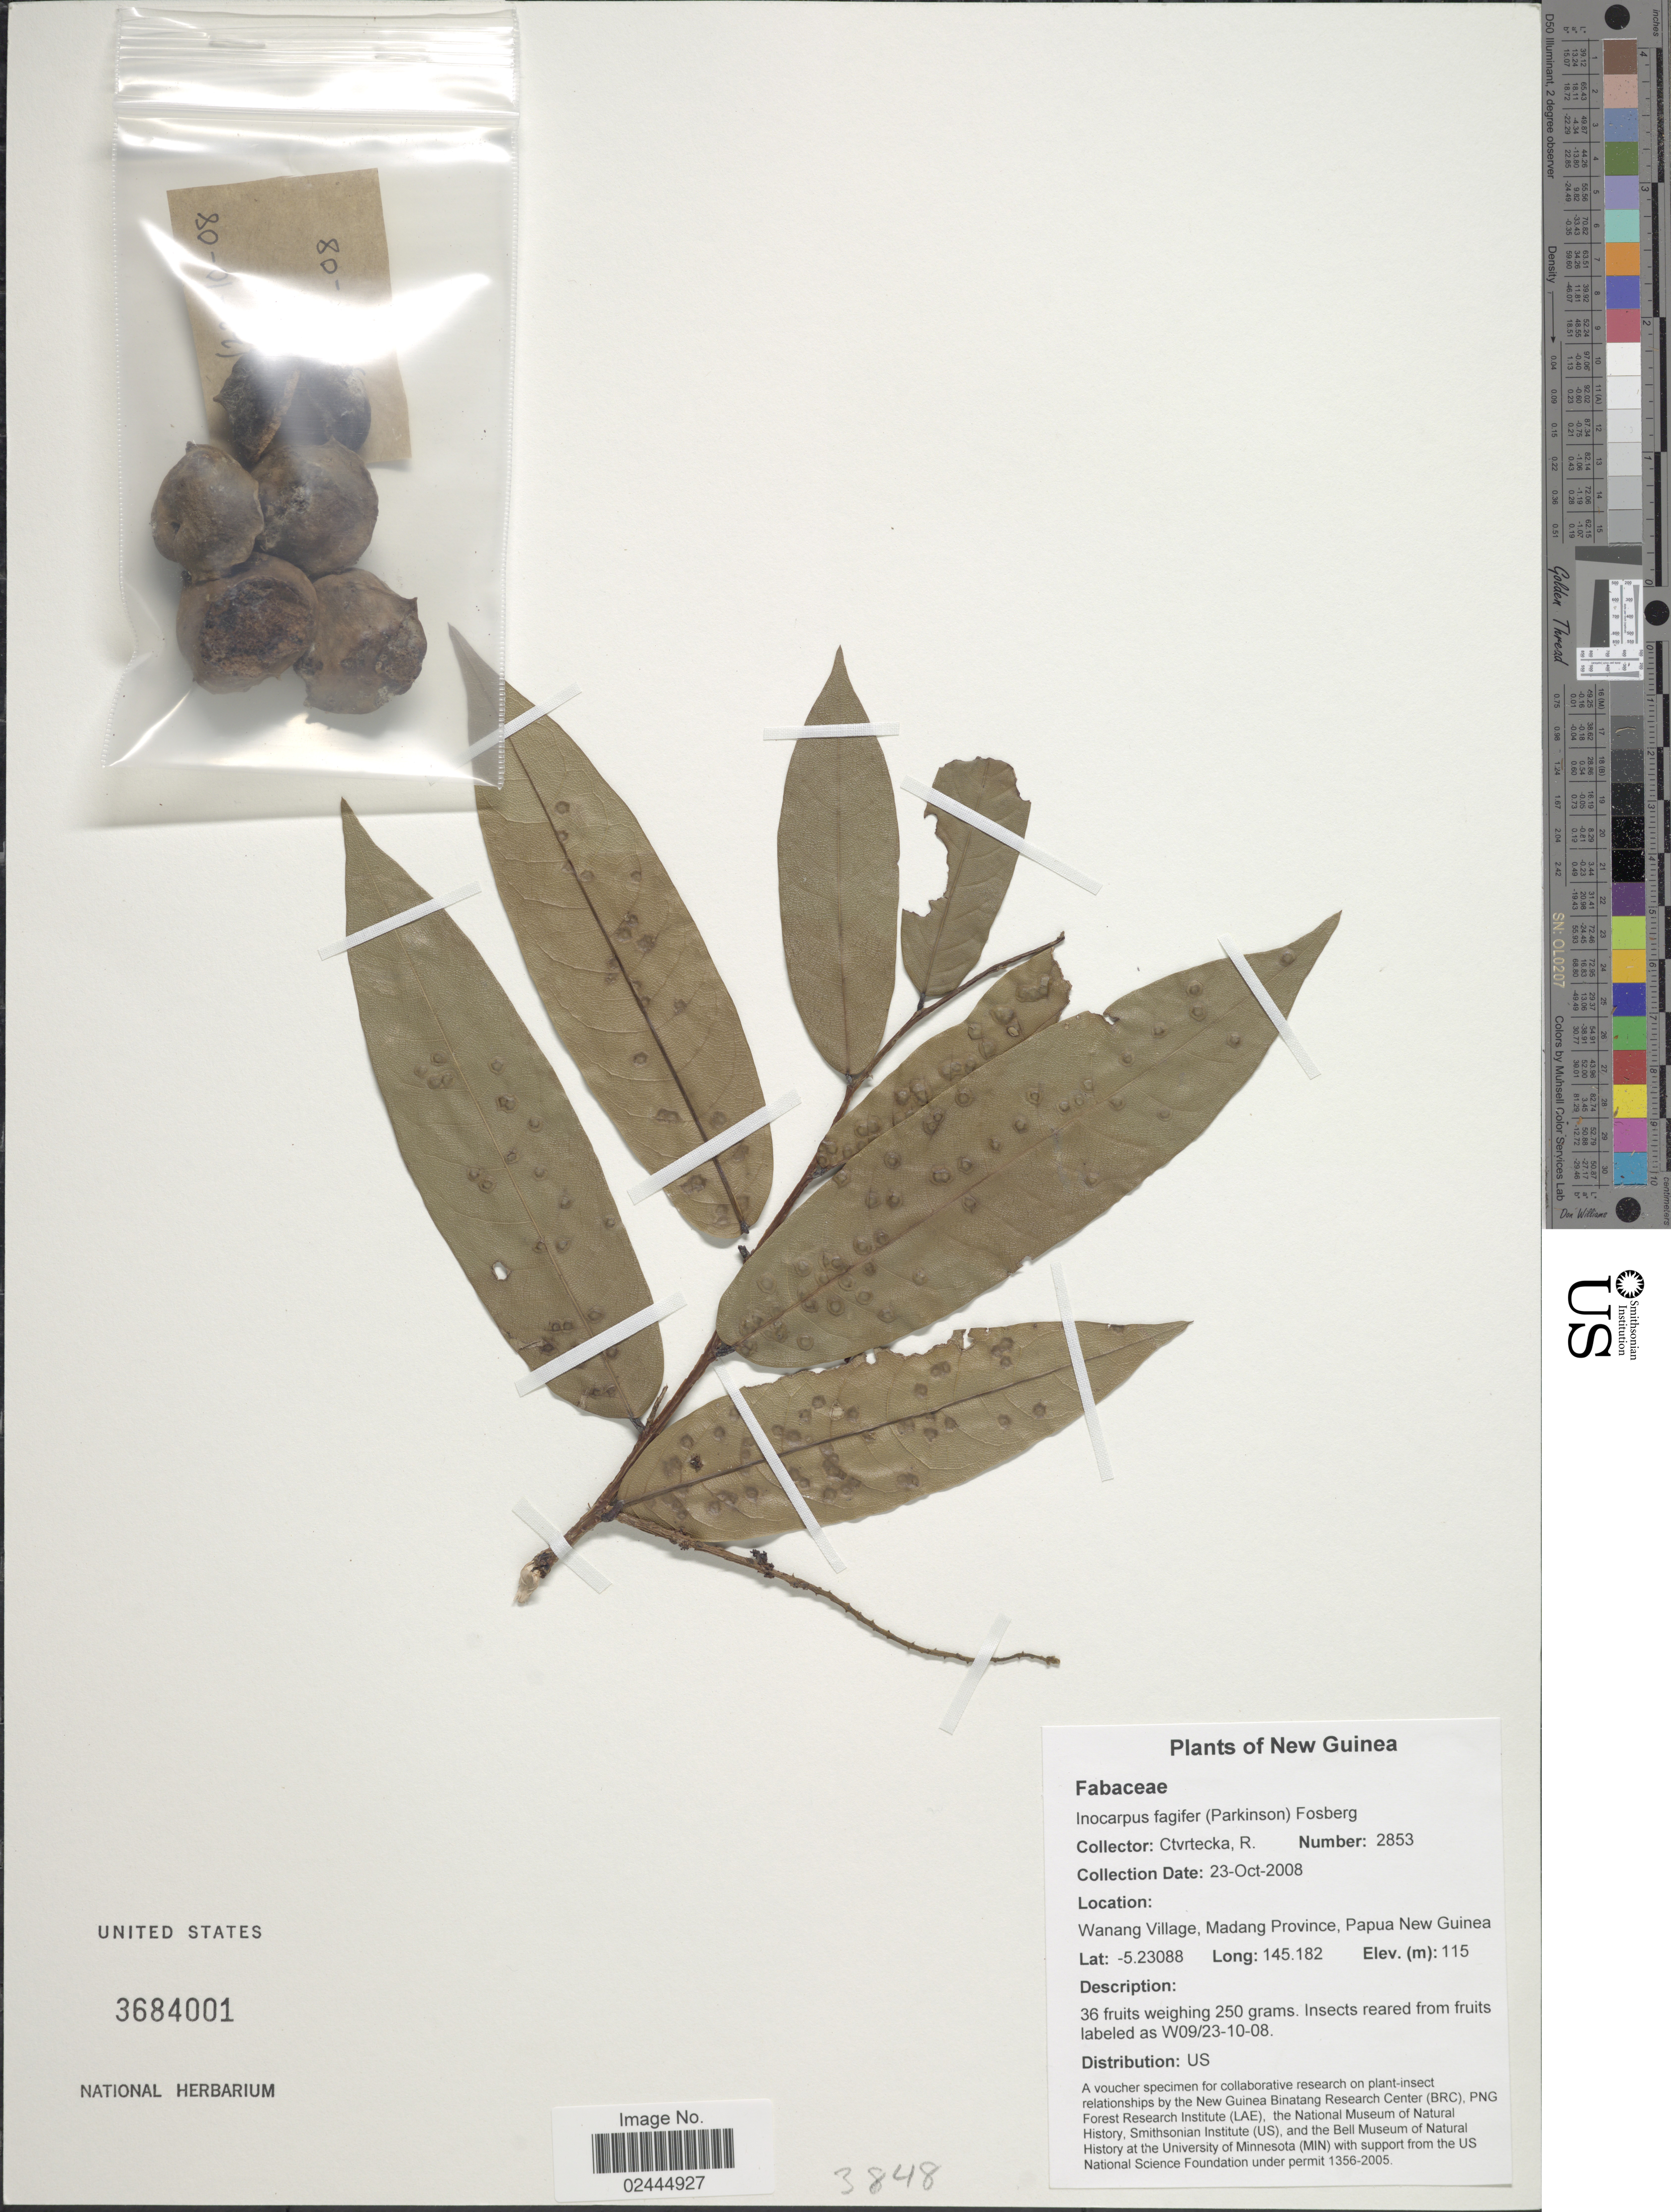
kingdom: Plantae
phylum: Tracheophyta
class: Magnoliopsida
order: Fabales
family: Fabaceae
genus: Inocarpus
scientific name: Inocarpus fagifer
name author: (Parkinson) Fosberg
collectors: R. Ctvrtecka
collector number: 2853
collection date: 2008-10-23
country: Papua New Guinea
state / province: Madang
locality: Wanang Village, Madang Province, Papua New Guinea.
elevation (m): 115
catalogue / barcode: US 3684001